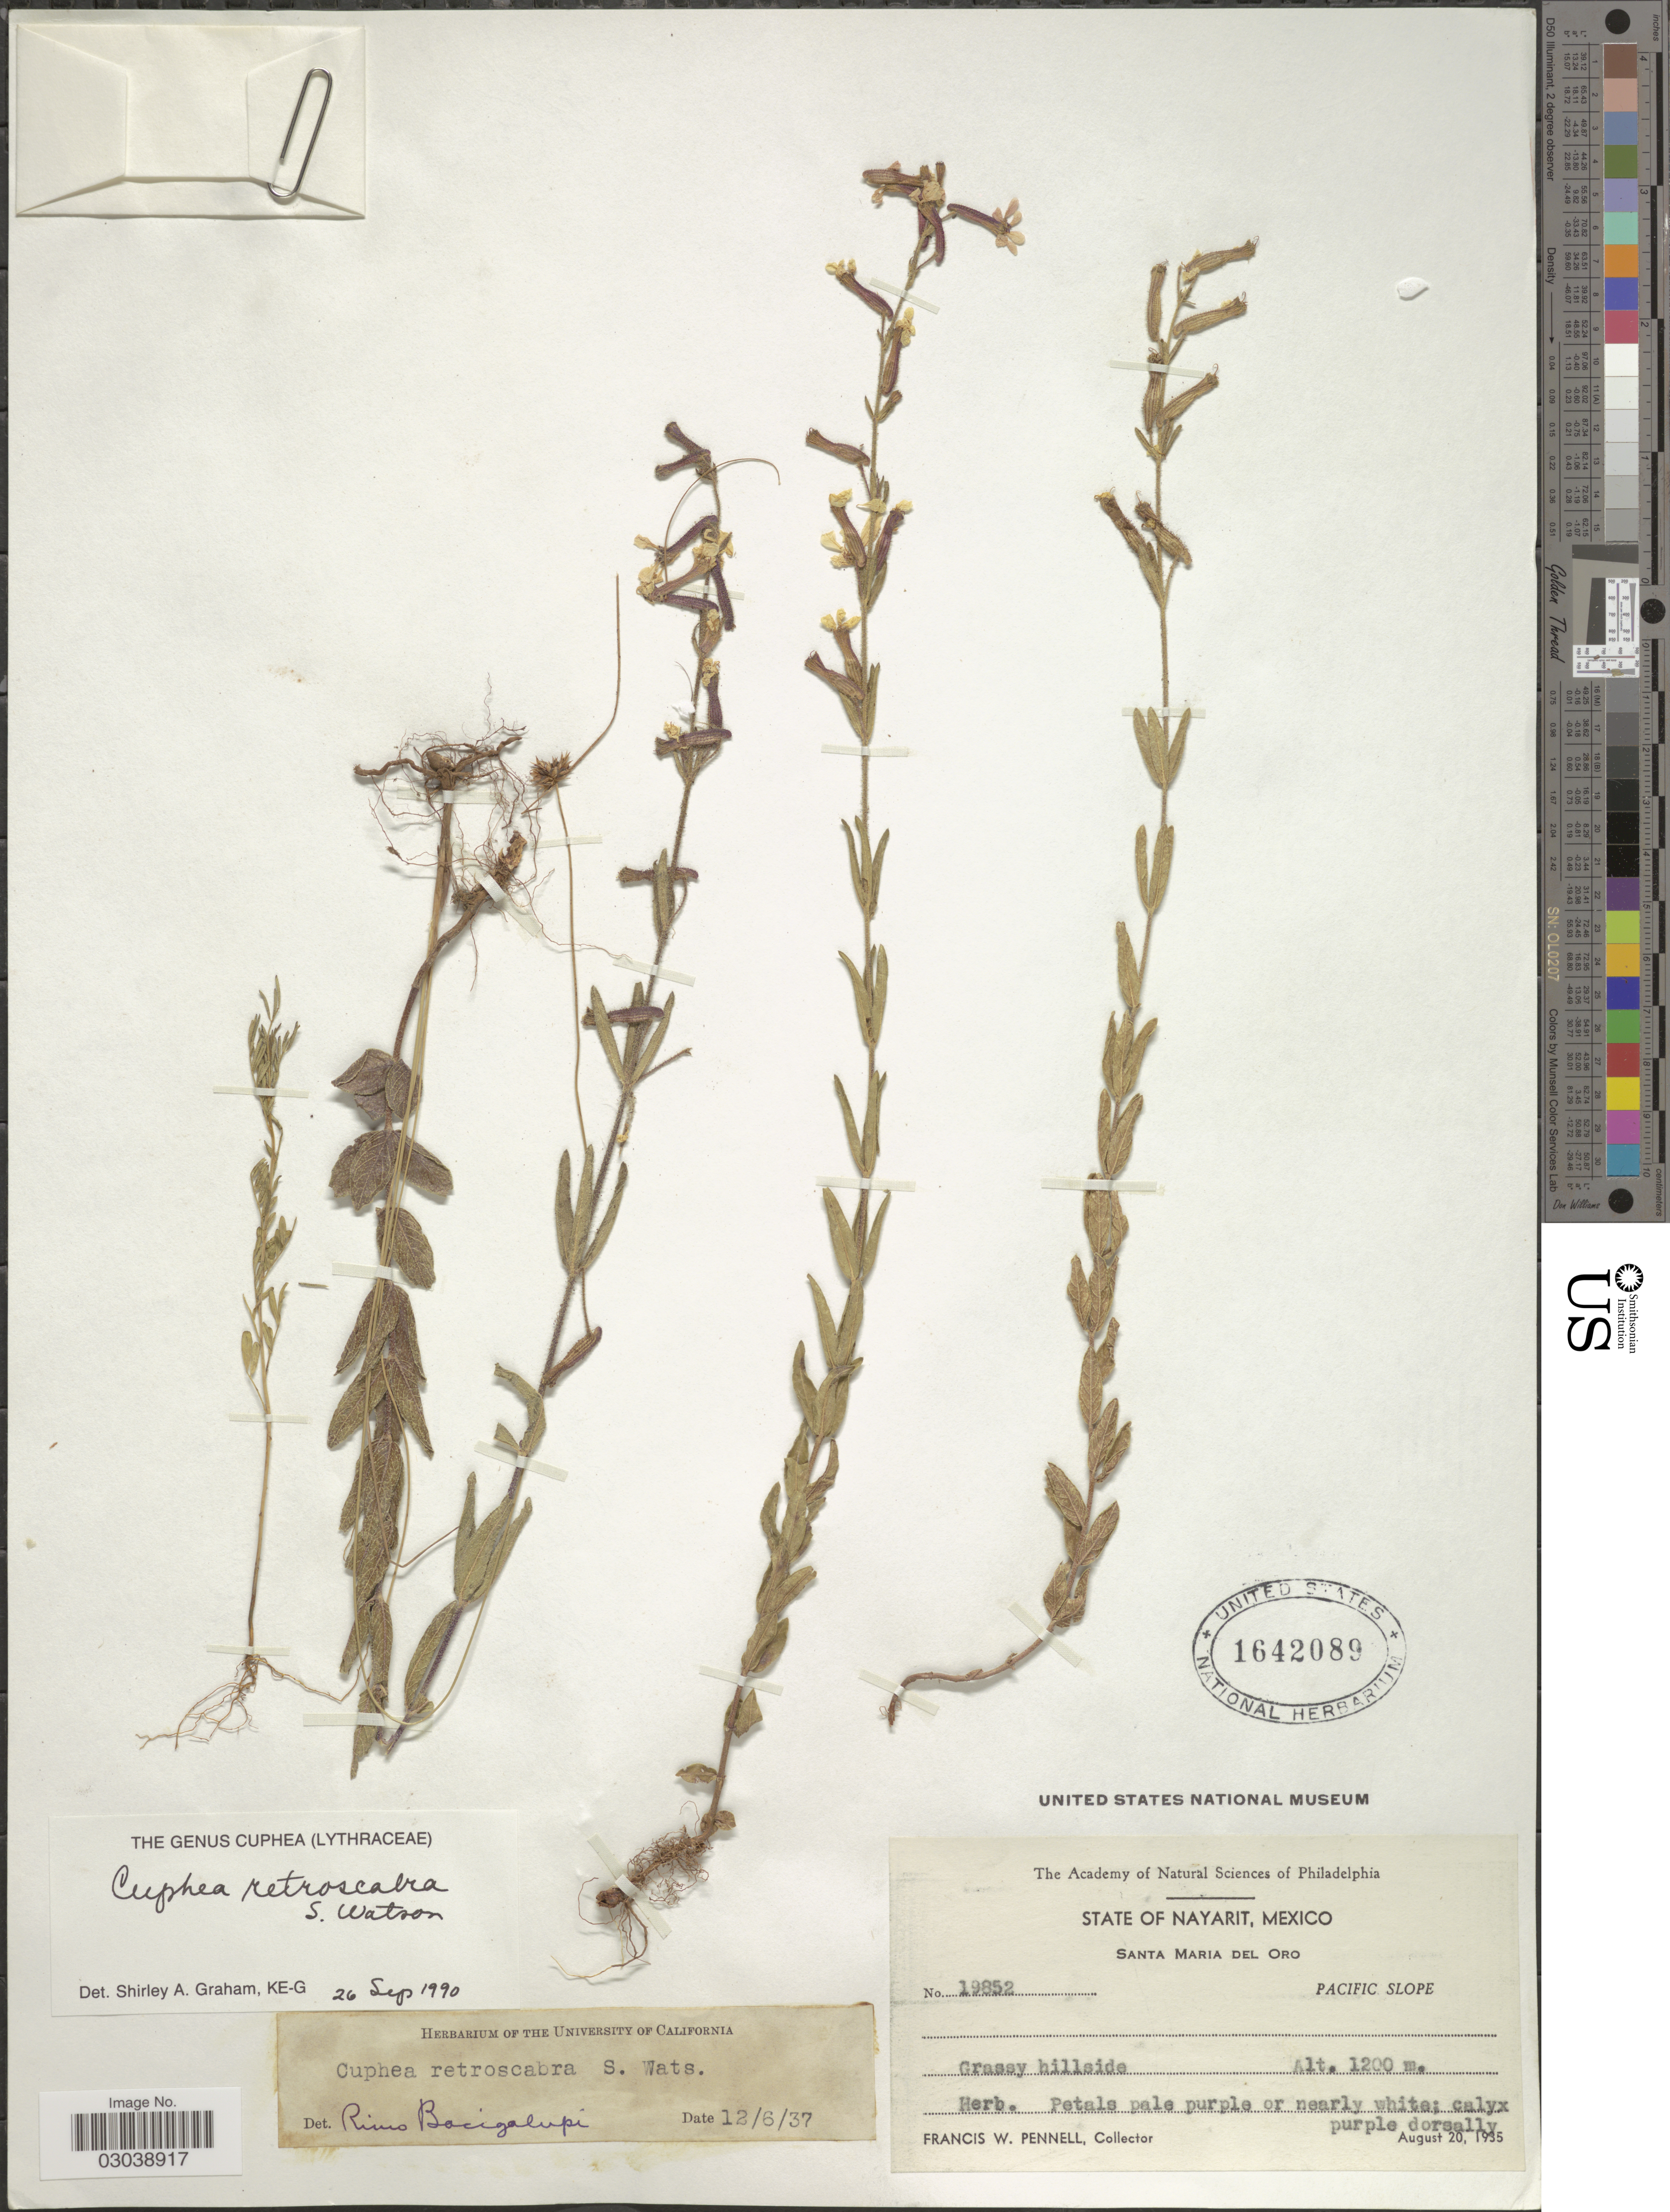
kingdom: Plantae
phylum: Tracheophyta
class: Magnoliopsida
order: Myrtales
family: Lythraceae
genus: Cuphea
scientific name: Cuphea retroscabra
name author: S. Watson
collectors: F. W. Pennell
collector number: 19852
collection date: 1935-08-20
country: Mexico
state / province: Nayarit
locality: Santa Maria Del Oro, Pacific Slope.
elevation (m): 1200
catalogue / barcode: US 1642089